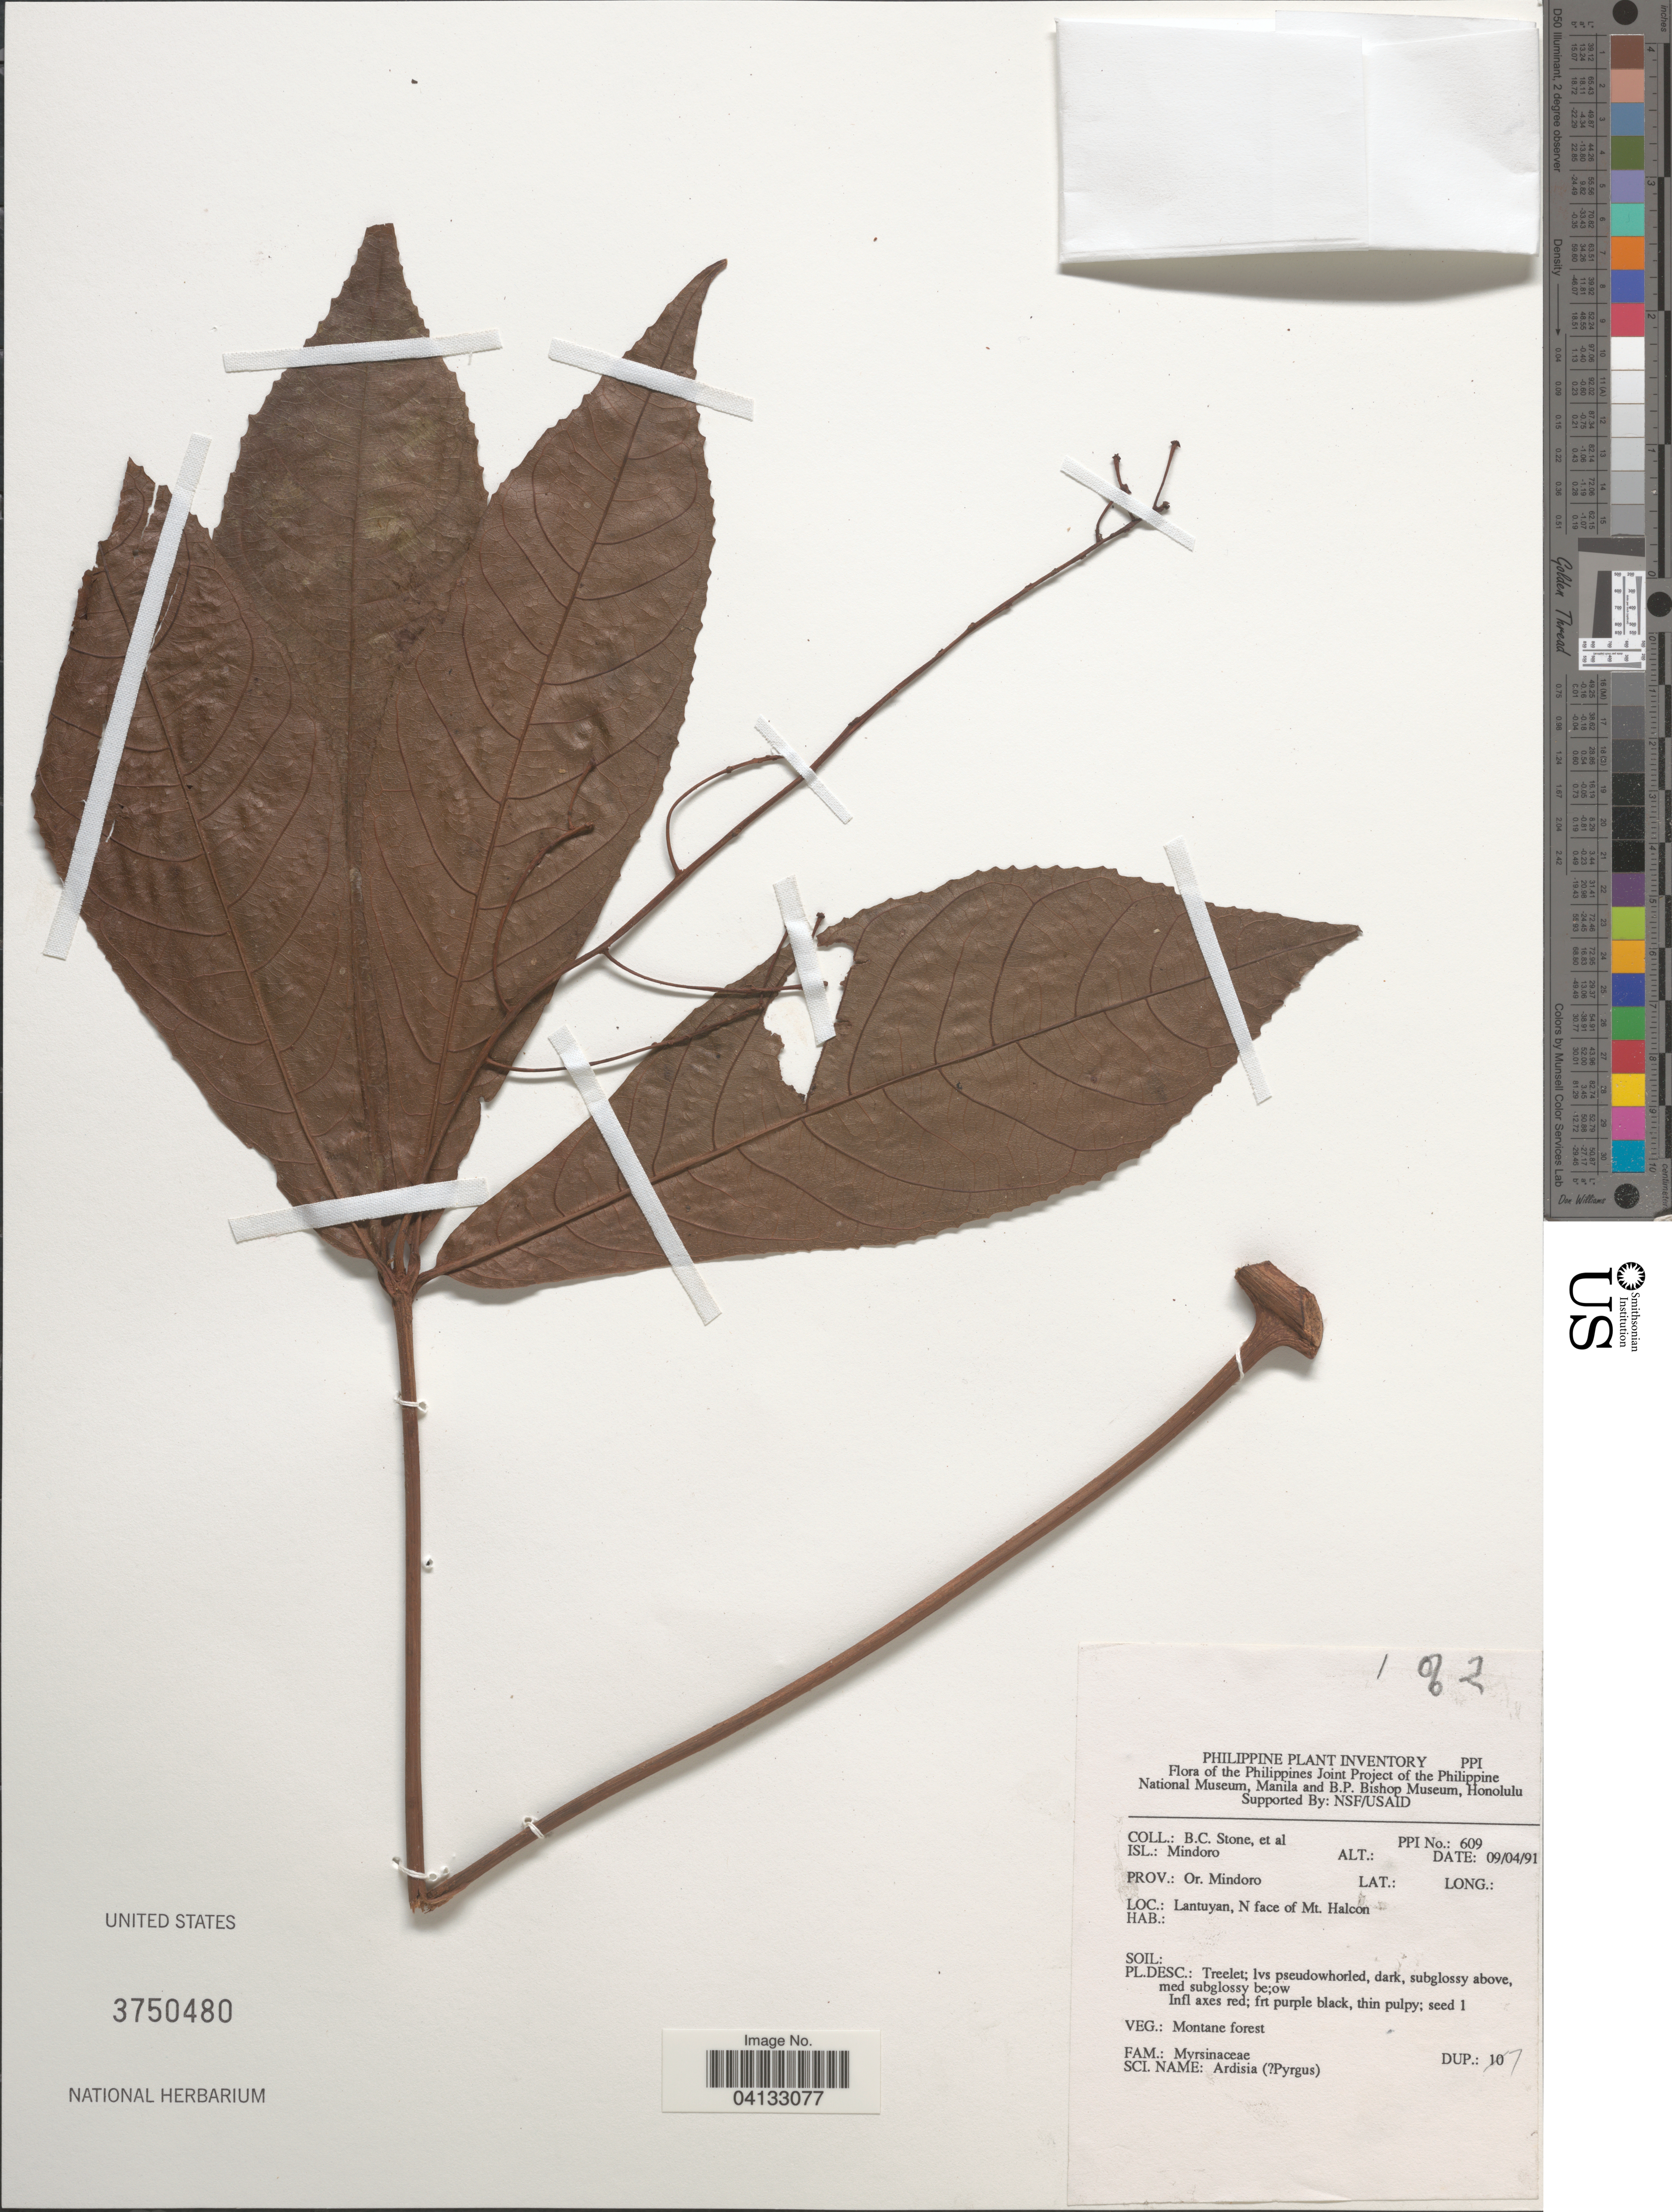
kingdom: Plantae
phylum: Tracheophyta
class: Magnoliopsida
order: Ericales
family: Primulaceae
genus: Ardisia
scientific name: Ardisia sp.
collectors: B. C. Stone & et al.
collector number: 609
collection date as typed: Transcribed d/m/y: 9/4/91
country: Philippines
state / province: Mimaropa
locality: Isl.: Mindoro. Prov.: Or. Mindoro. Lantuyan, N face of Mt. Halcon.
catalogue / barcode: US 3750480